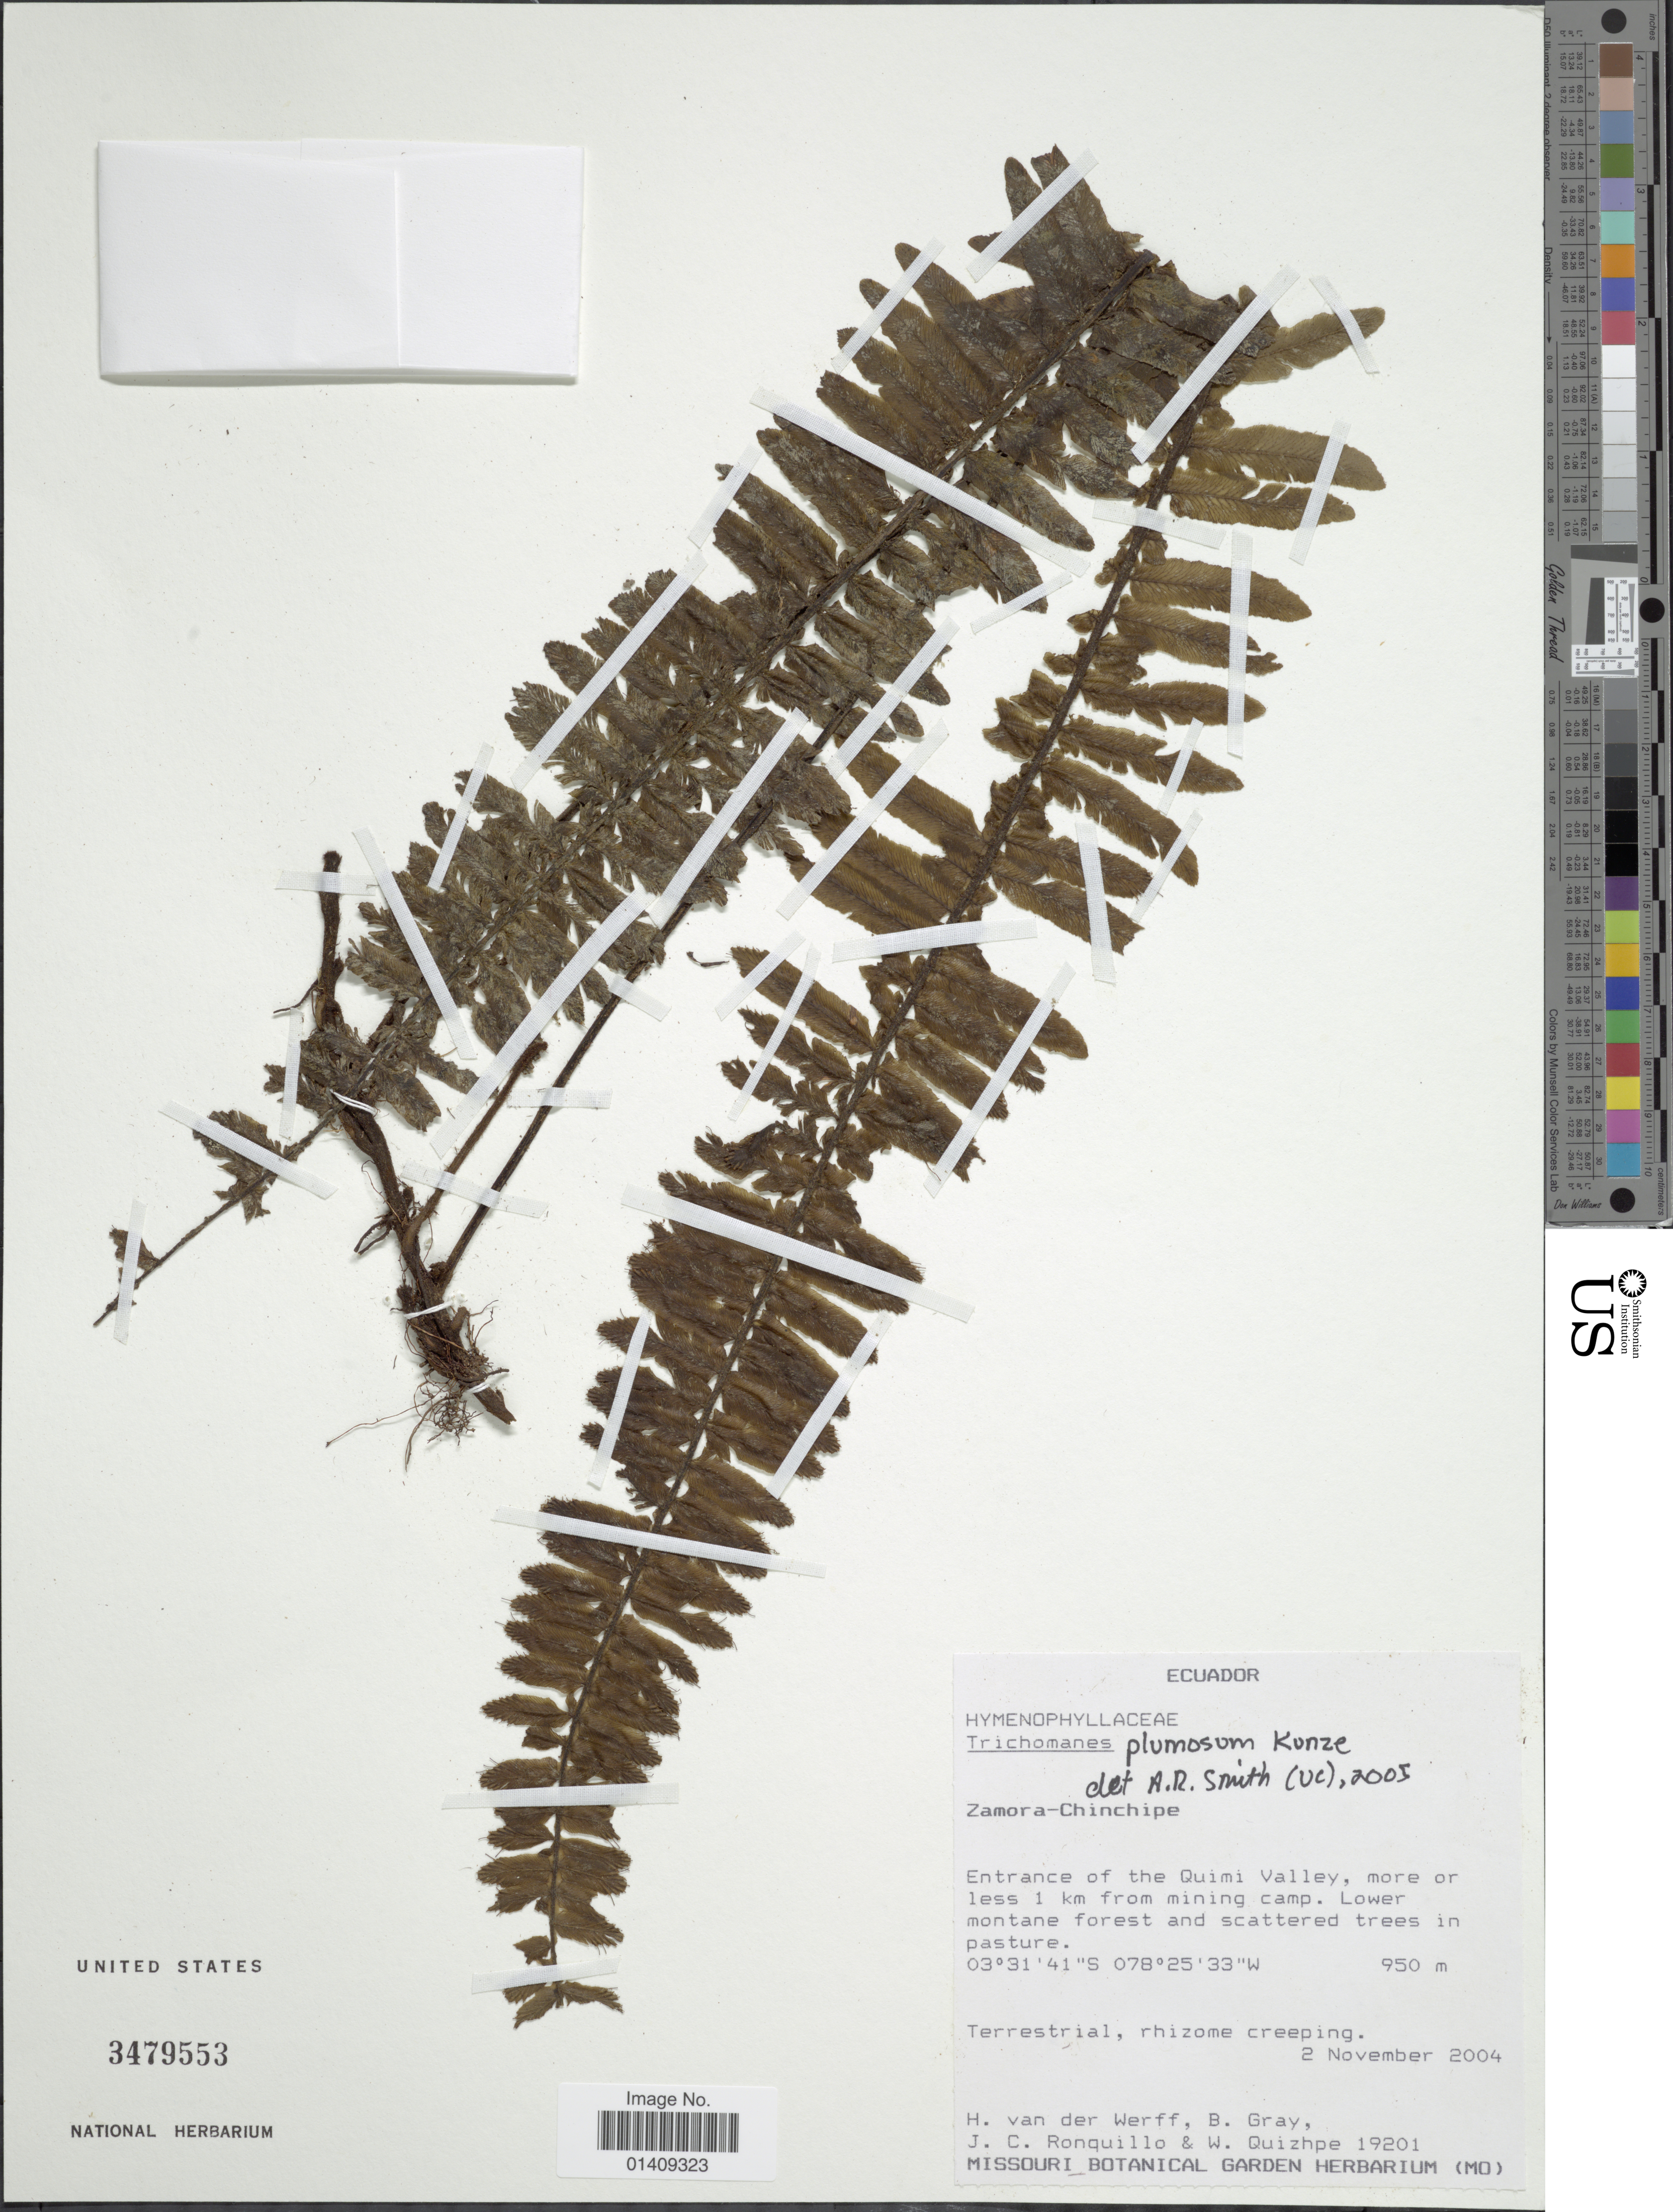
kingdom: Plantae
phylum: Tracheophyta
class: Polypodiopsida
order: Hymenophyllales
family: Hymenophyllaceae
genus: Trichomanes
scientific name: Trichomanes plumosum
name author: Kunze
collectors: H. van der Werff, B. Gray, J. Ronquillo & W. Quizhpe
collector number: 19201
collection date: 2004-11-02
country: Ecuador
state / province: Zamora-Chinchipe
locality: Entrance of the Quimi valley more or less 1 km from mining camp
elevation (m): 950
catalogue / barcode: US 3479553